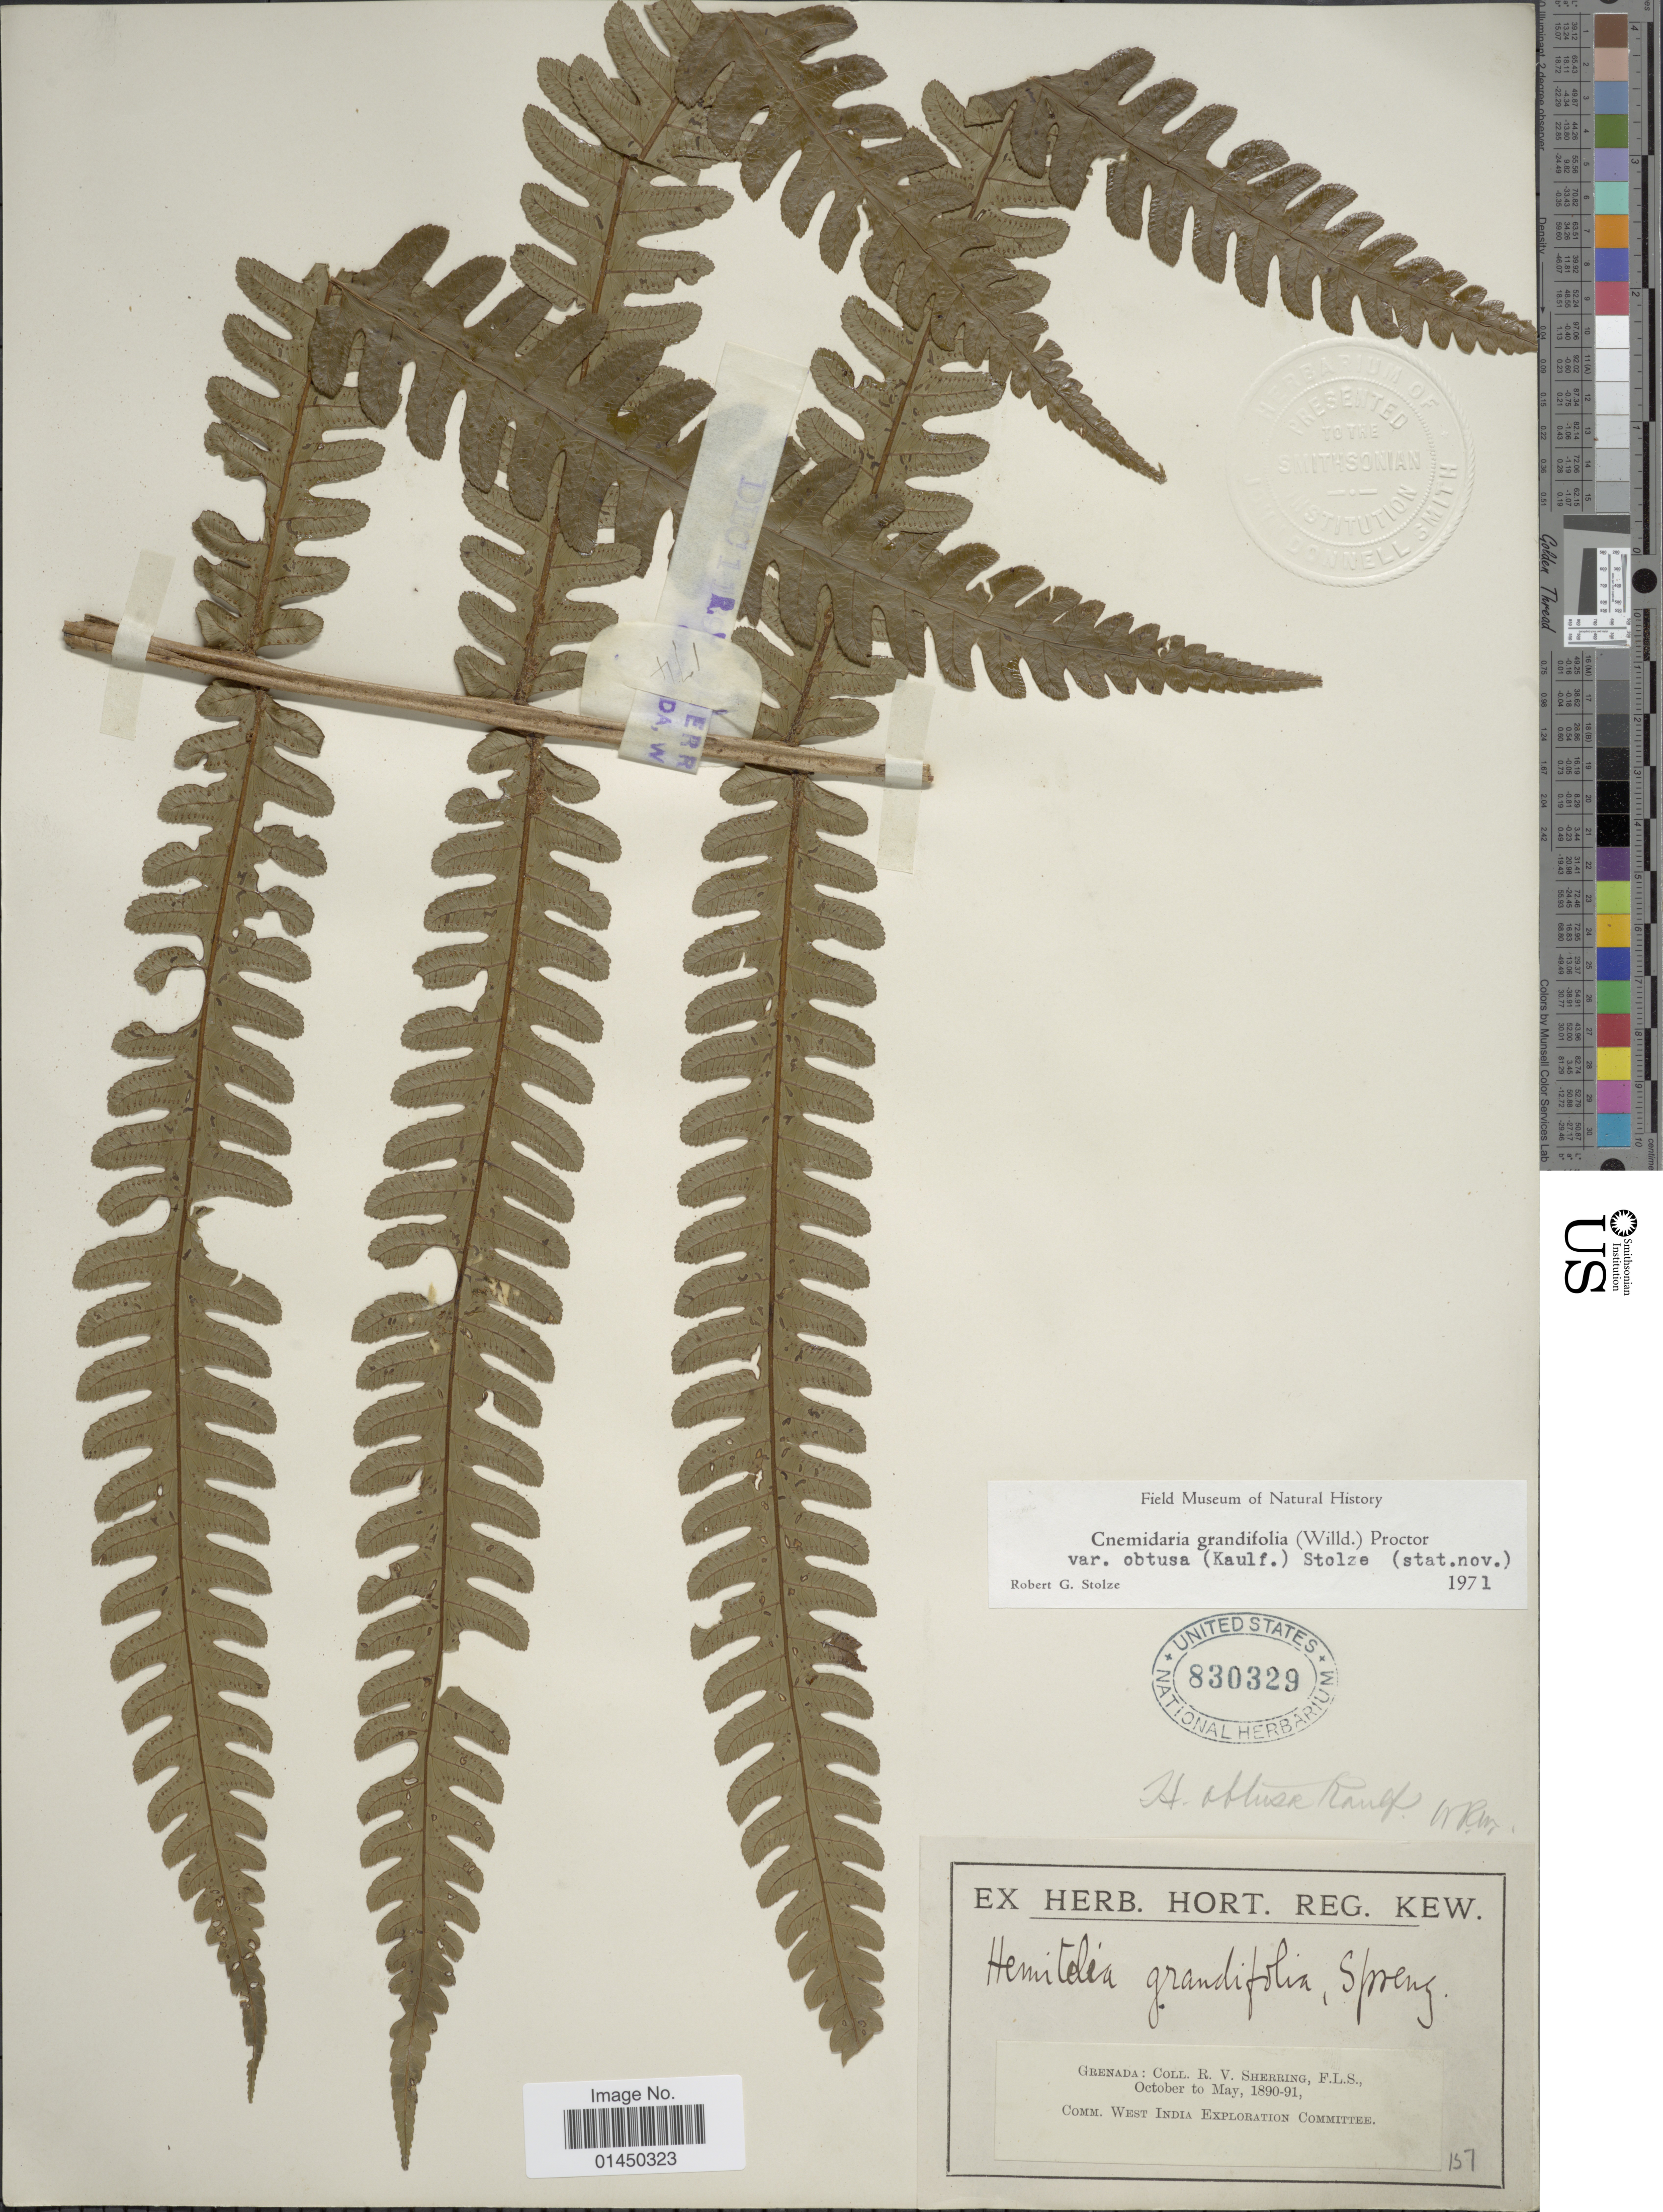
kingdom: Plantae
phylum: Tracheophyta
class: Polypodiopsida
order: Cyatheales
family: Cyatheaceae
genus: Cyathea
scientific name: Cyathea grandifolia var. obtusa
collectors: R. Sherring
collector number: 157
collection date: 1890-10/1891-05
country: Grenada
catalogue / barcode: US 830329